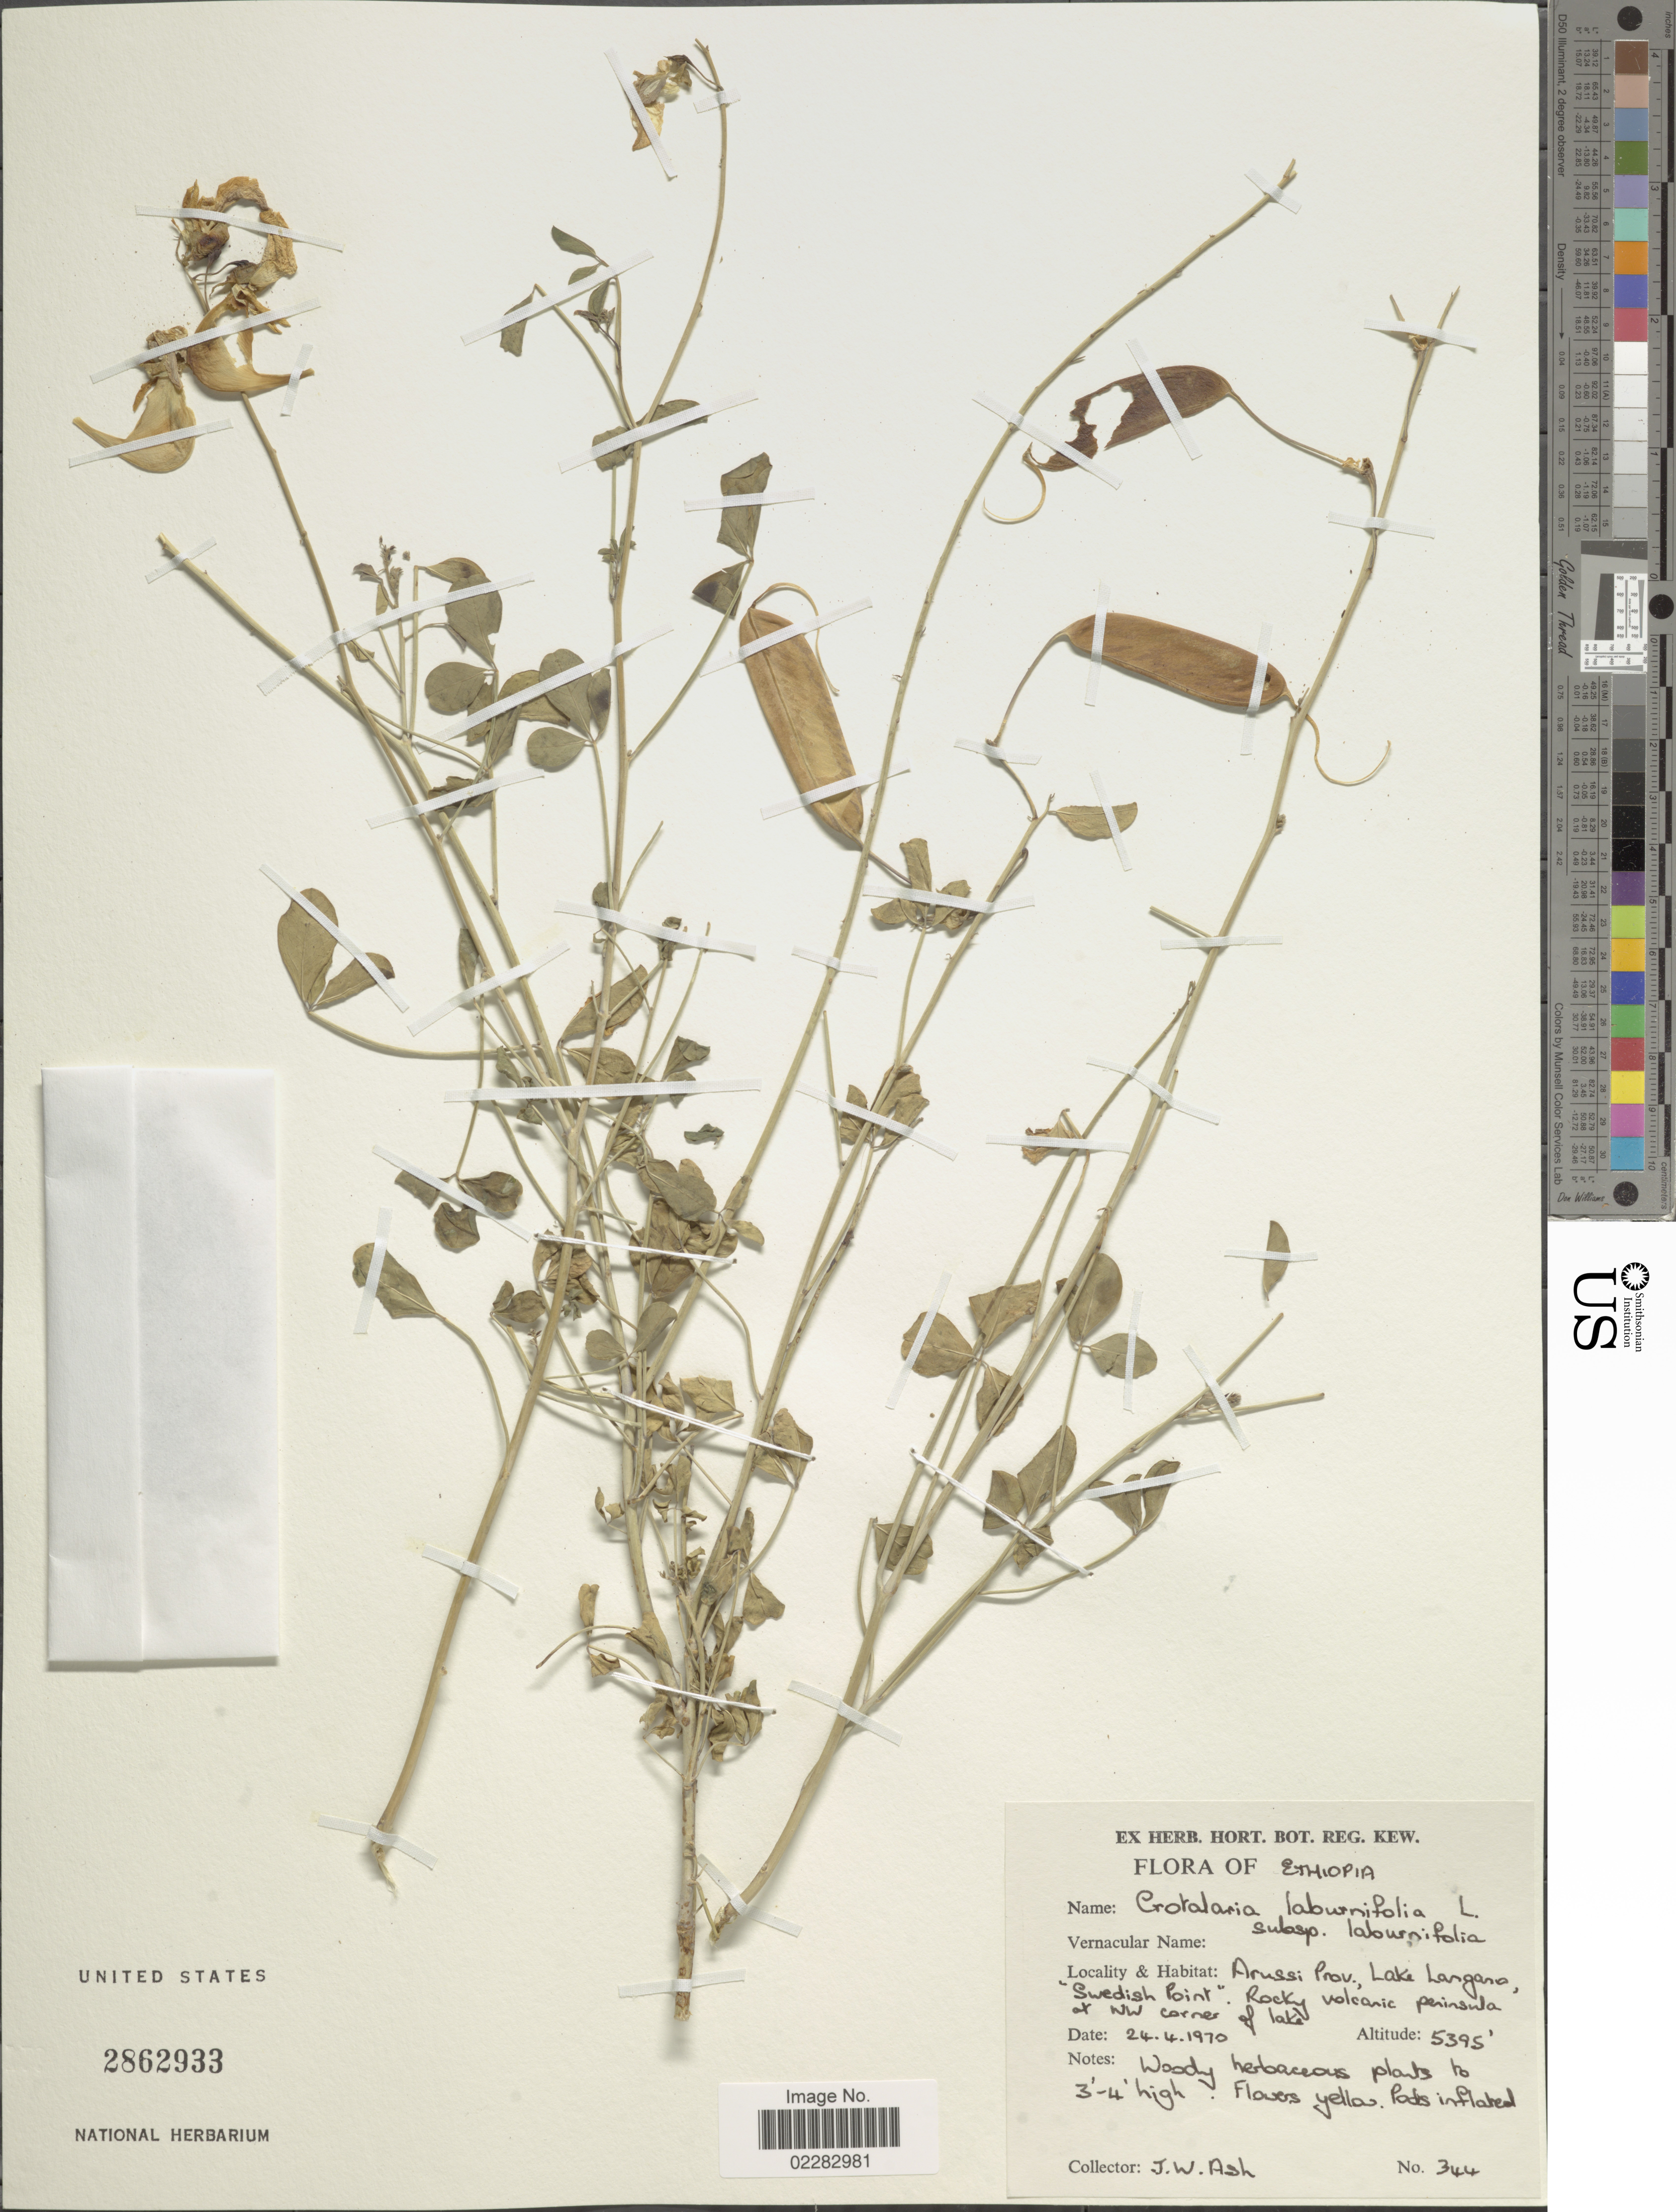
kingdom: Plantae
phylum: Tracheophyta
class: Magnoliopsida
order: Fabales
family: Fabaceae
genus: Crotalaria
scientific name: Crotalaria laburnifolia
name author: L.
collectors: J. W. Ash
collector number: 344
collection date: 1970-04-24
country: Ethiopia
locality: Arussi Prov., Lake Langano, "Swedish Point", rocky volcanic peninsula of nw corner of lake.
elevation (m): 1644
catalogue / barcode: US 2862933